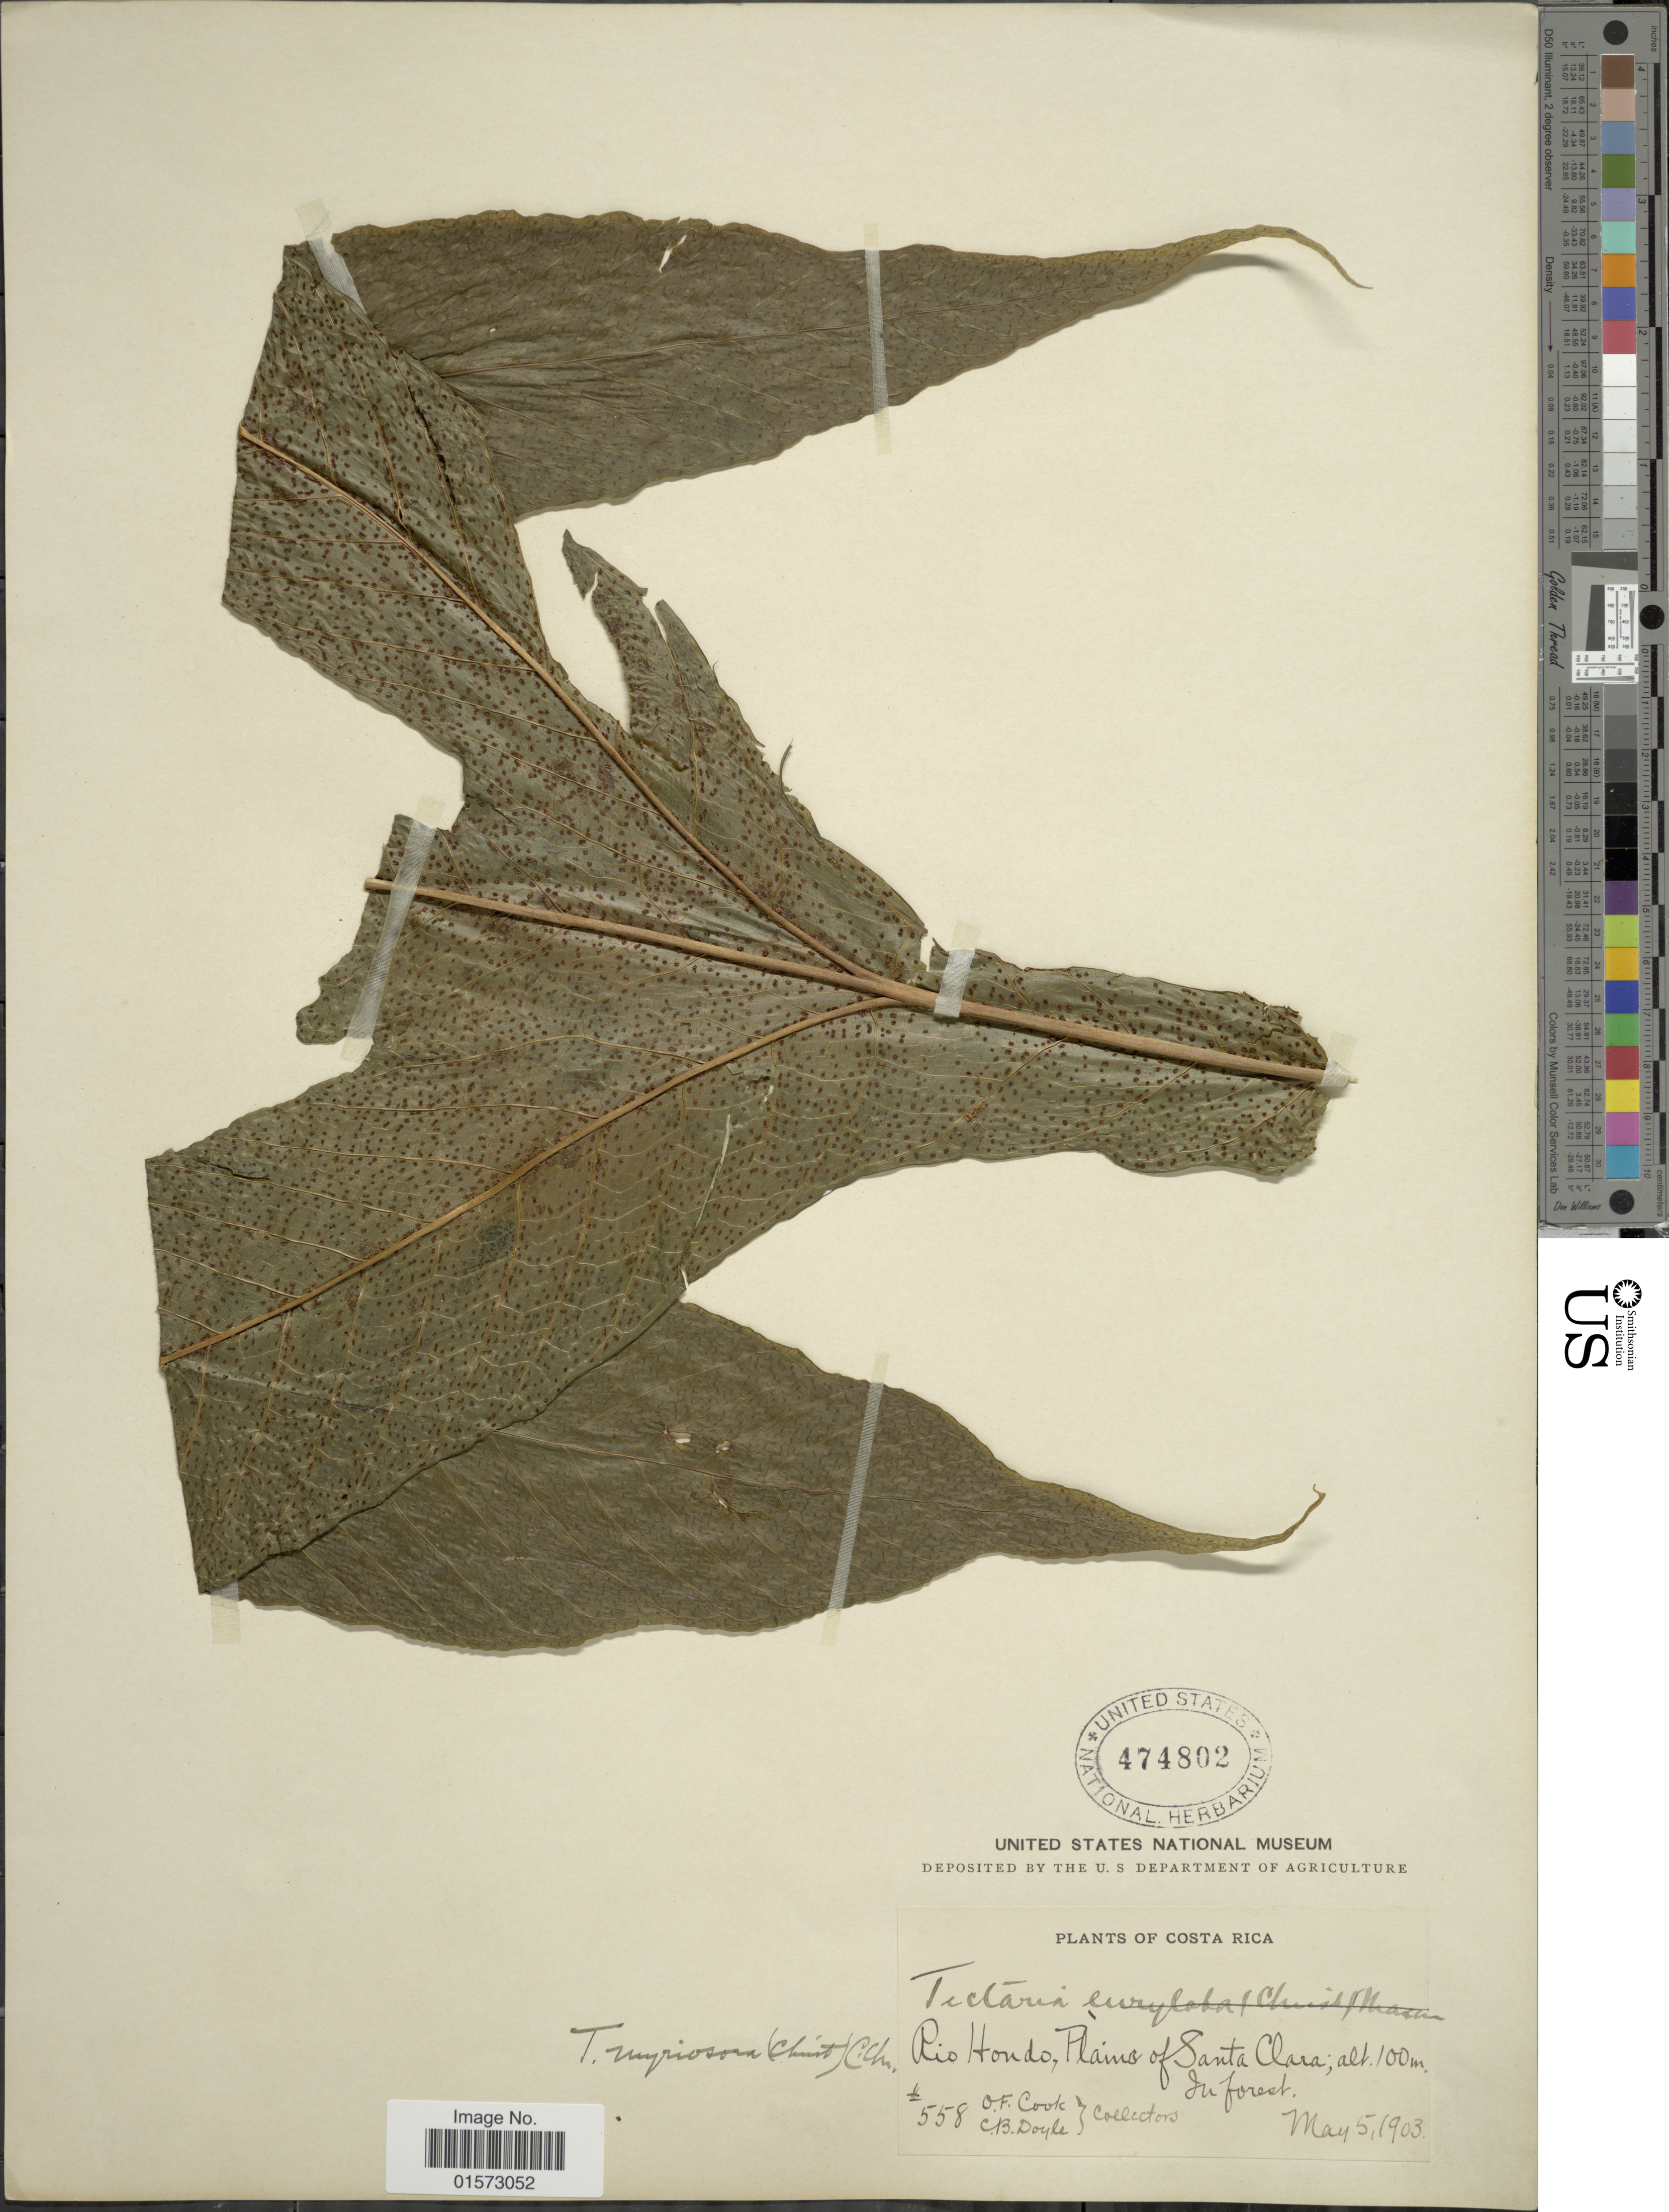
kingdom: Plantae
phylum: Tracheophyta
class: Polypodiopsida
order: Polypodiales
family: Tectariaceae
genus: Tectaria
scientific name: Tectaria draconoptera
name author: (D.C. Eaton) Copel.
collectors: O. F. Cook & C. Doyle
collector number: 558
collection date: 1903-05-05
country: Costa Rica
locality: Rio Hondo, Plains of Santa Clara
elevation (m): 100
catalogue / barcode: US 474802